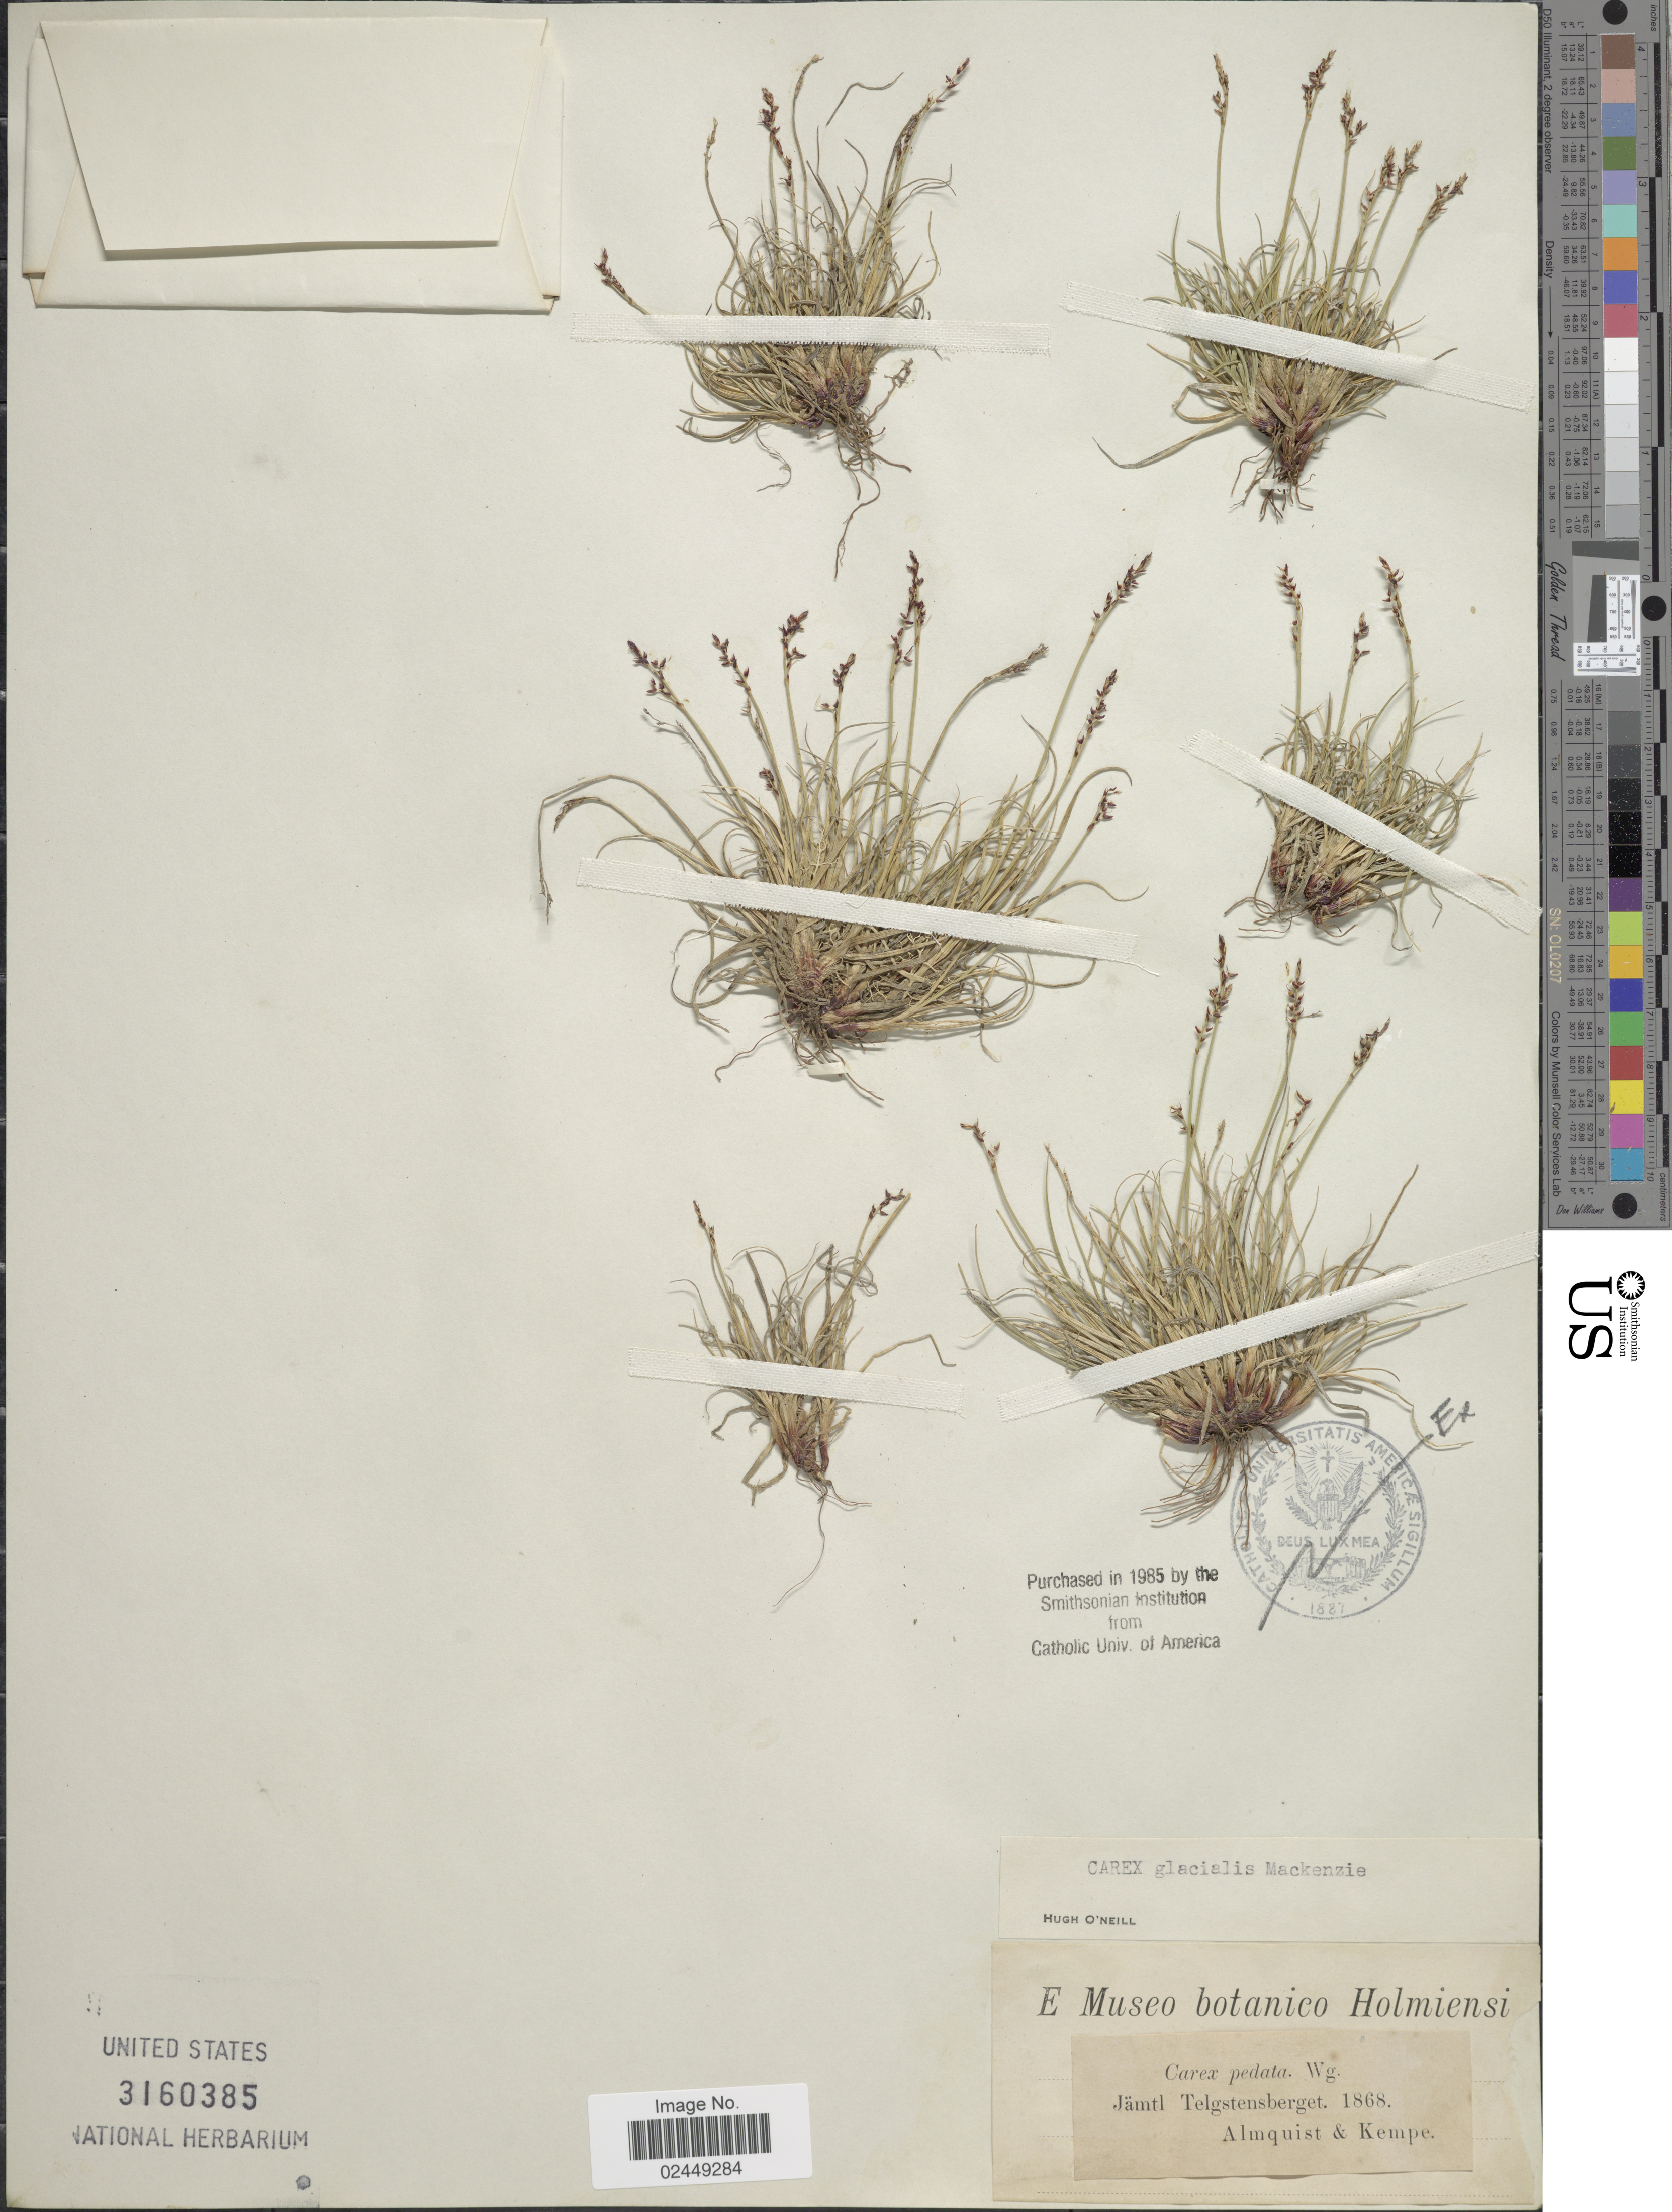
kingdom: Plantae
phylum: Tracheophyta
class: Liliopsida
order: Poales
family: Cyperaceae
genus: Carex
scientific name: Carex glacialis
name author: Mack.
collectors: Almquist & Kempe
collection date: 1868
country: Sweden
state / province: Jämtland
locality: Jamtl Telgstenberget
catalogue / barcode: US 3160385